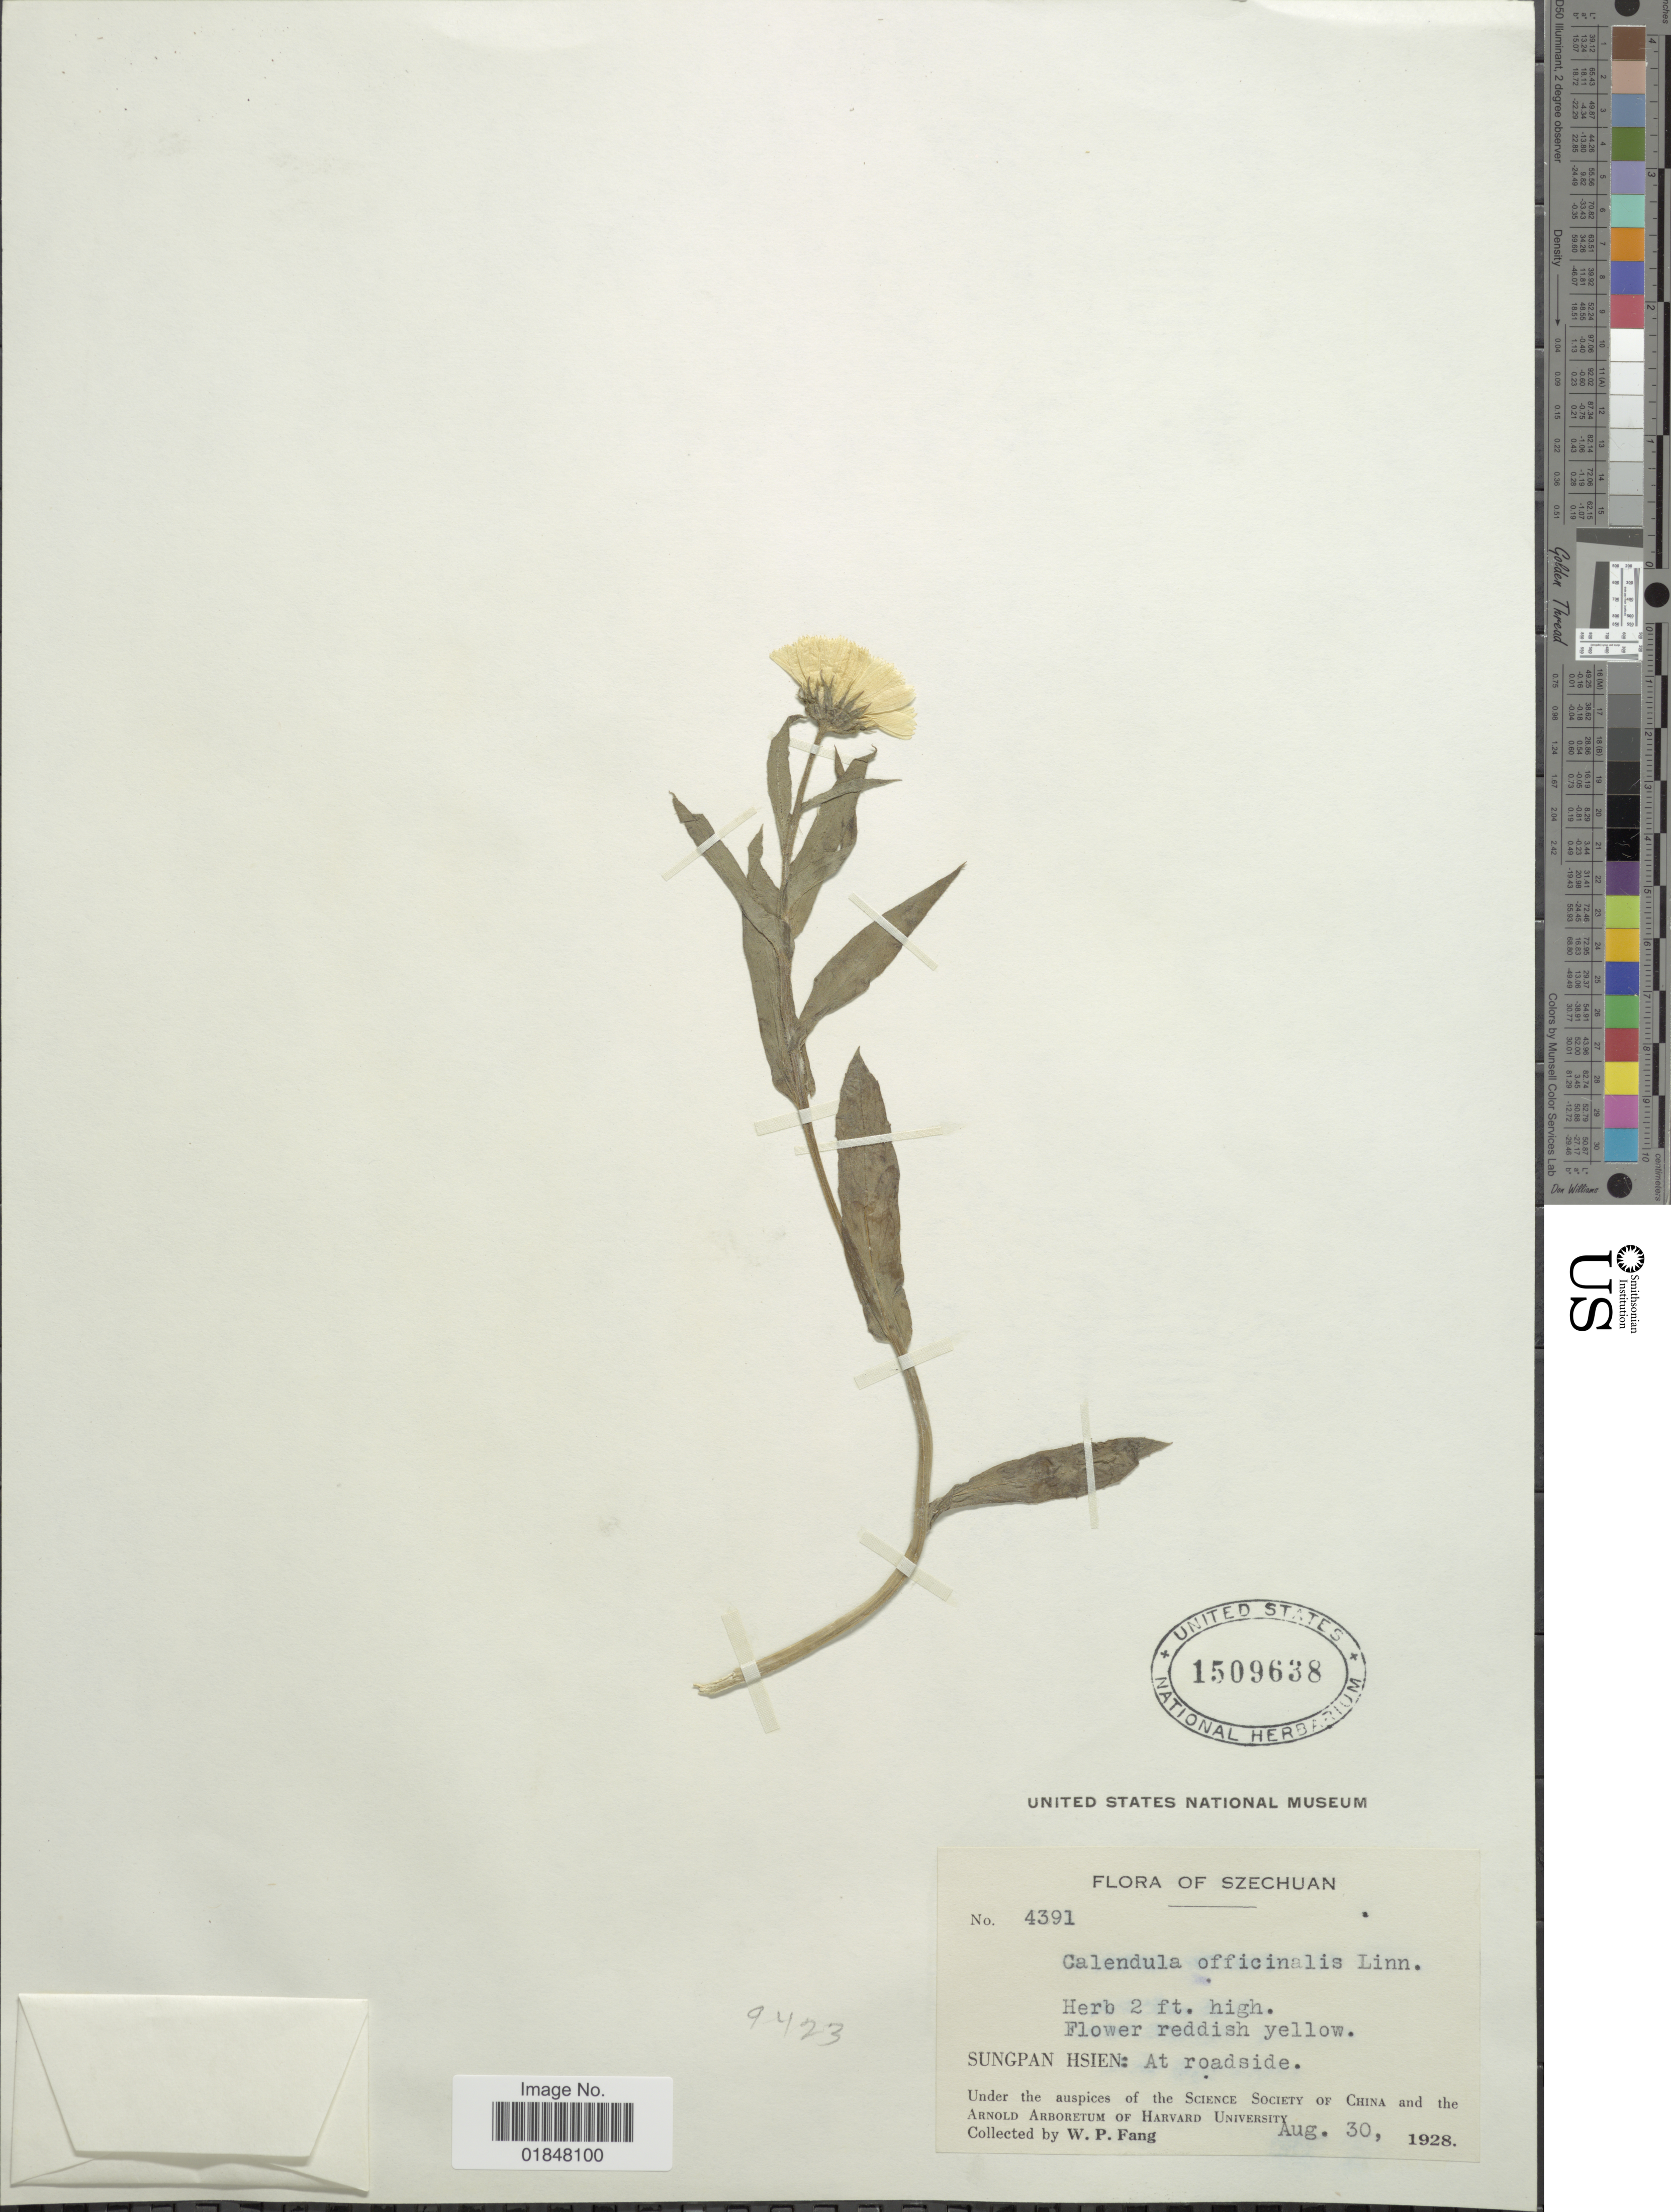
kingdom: Plantae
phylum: Tracheophyta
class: Magnoliopsida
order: Asterales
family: Asteraceae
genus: Calendula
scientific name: Calendula officinalis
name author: L.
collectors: W. P. Fang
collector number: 4391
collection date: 1928-08-30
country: China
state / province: Sichuan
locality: Szechuan, Sungpan Hsien:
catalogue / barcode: US 1509638